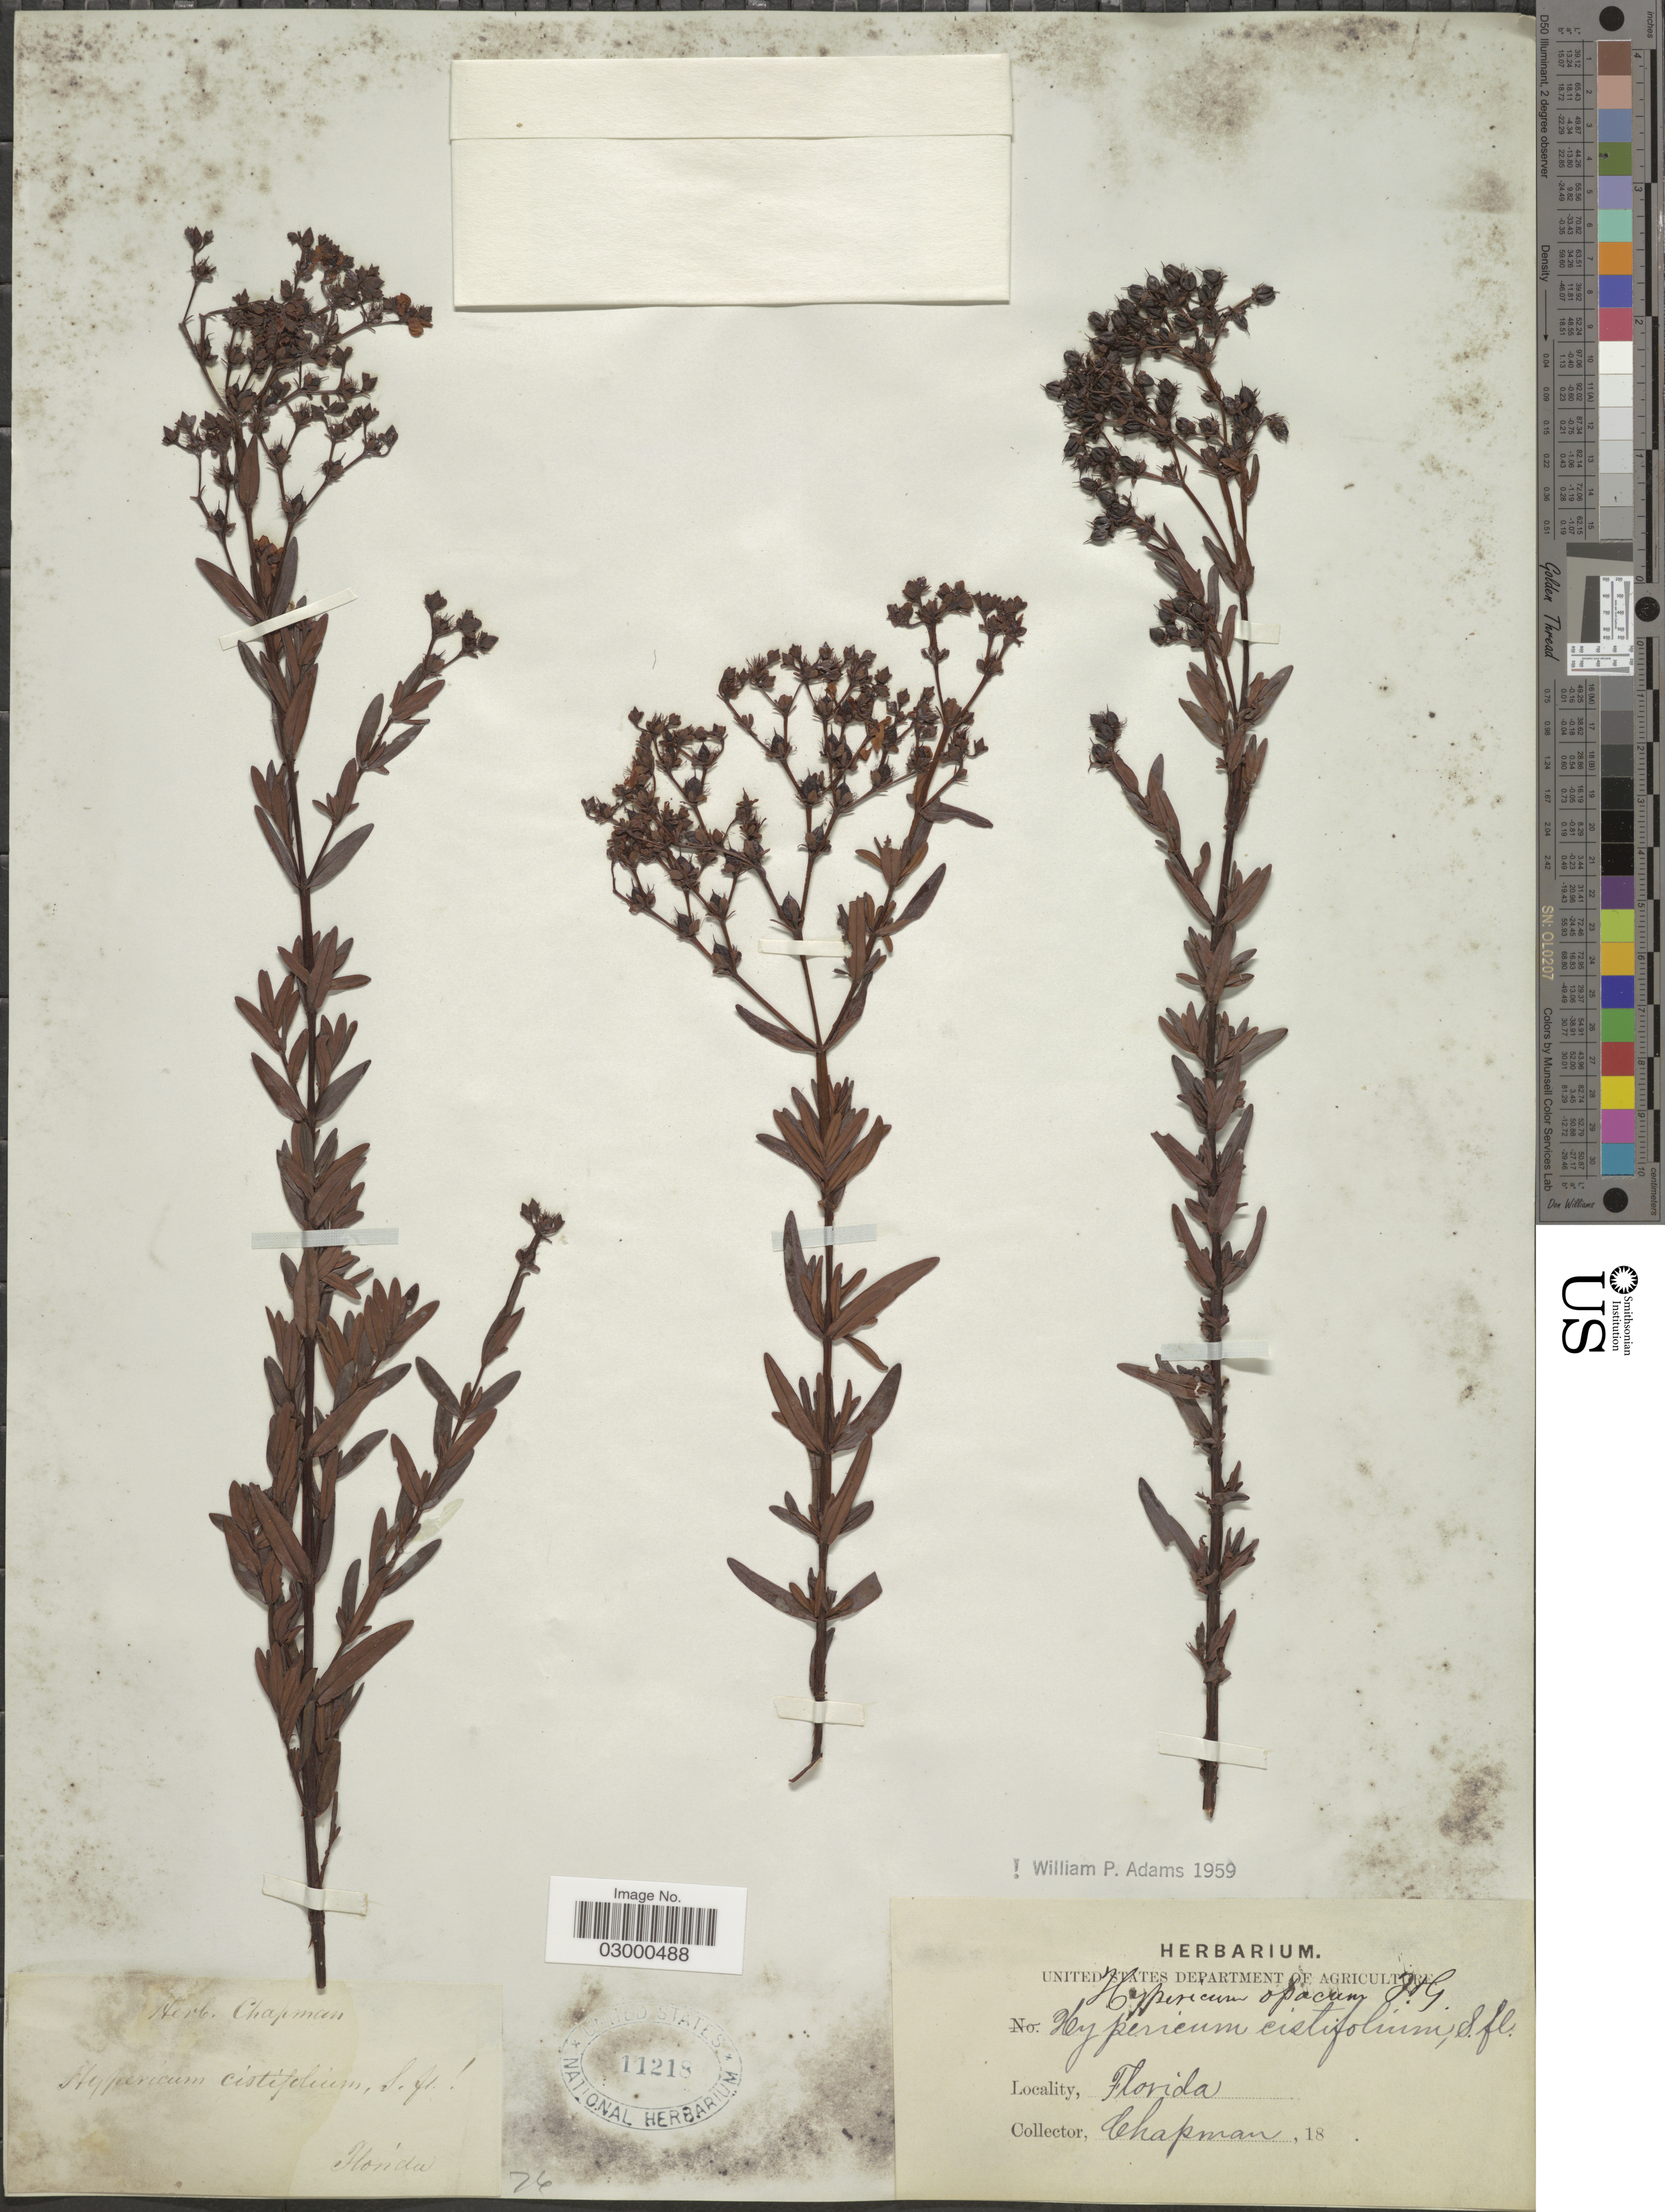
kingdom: Plantae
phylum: Tracheophyta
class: Magnoliopsida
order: Malpighiales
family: Hypericaceae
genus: Hypericum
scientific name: Hypericum cistifolium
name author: Lam.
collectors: A. Chapman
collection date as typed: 18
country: United States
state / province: Florida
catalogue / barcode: US 11218